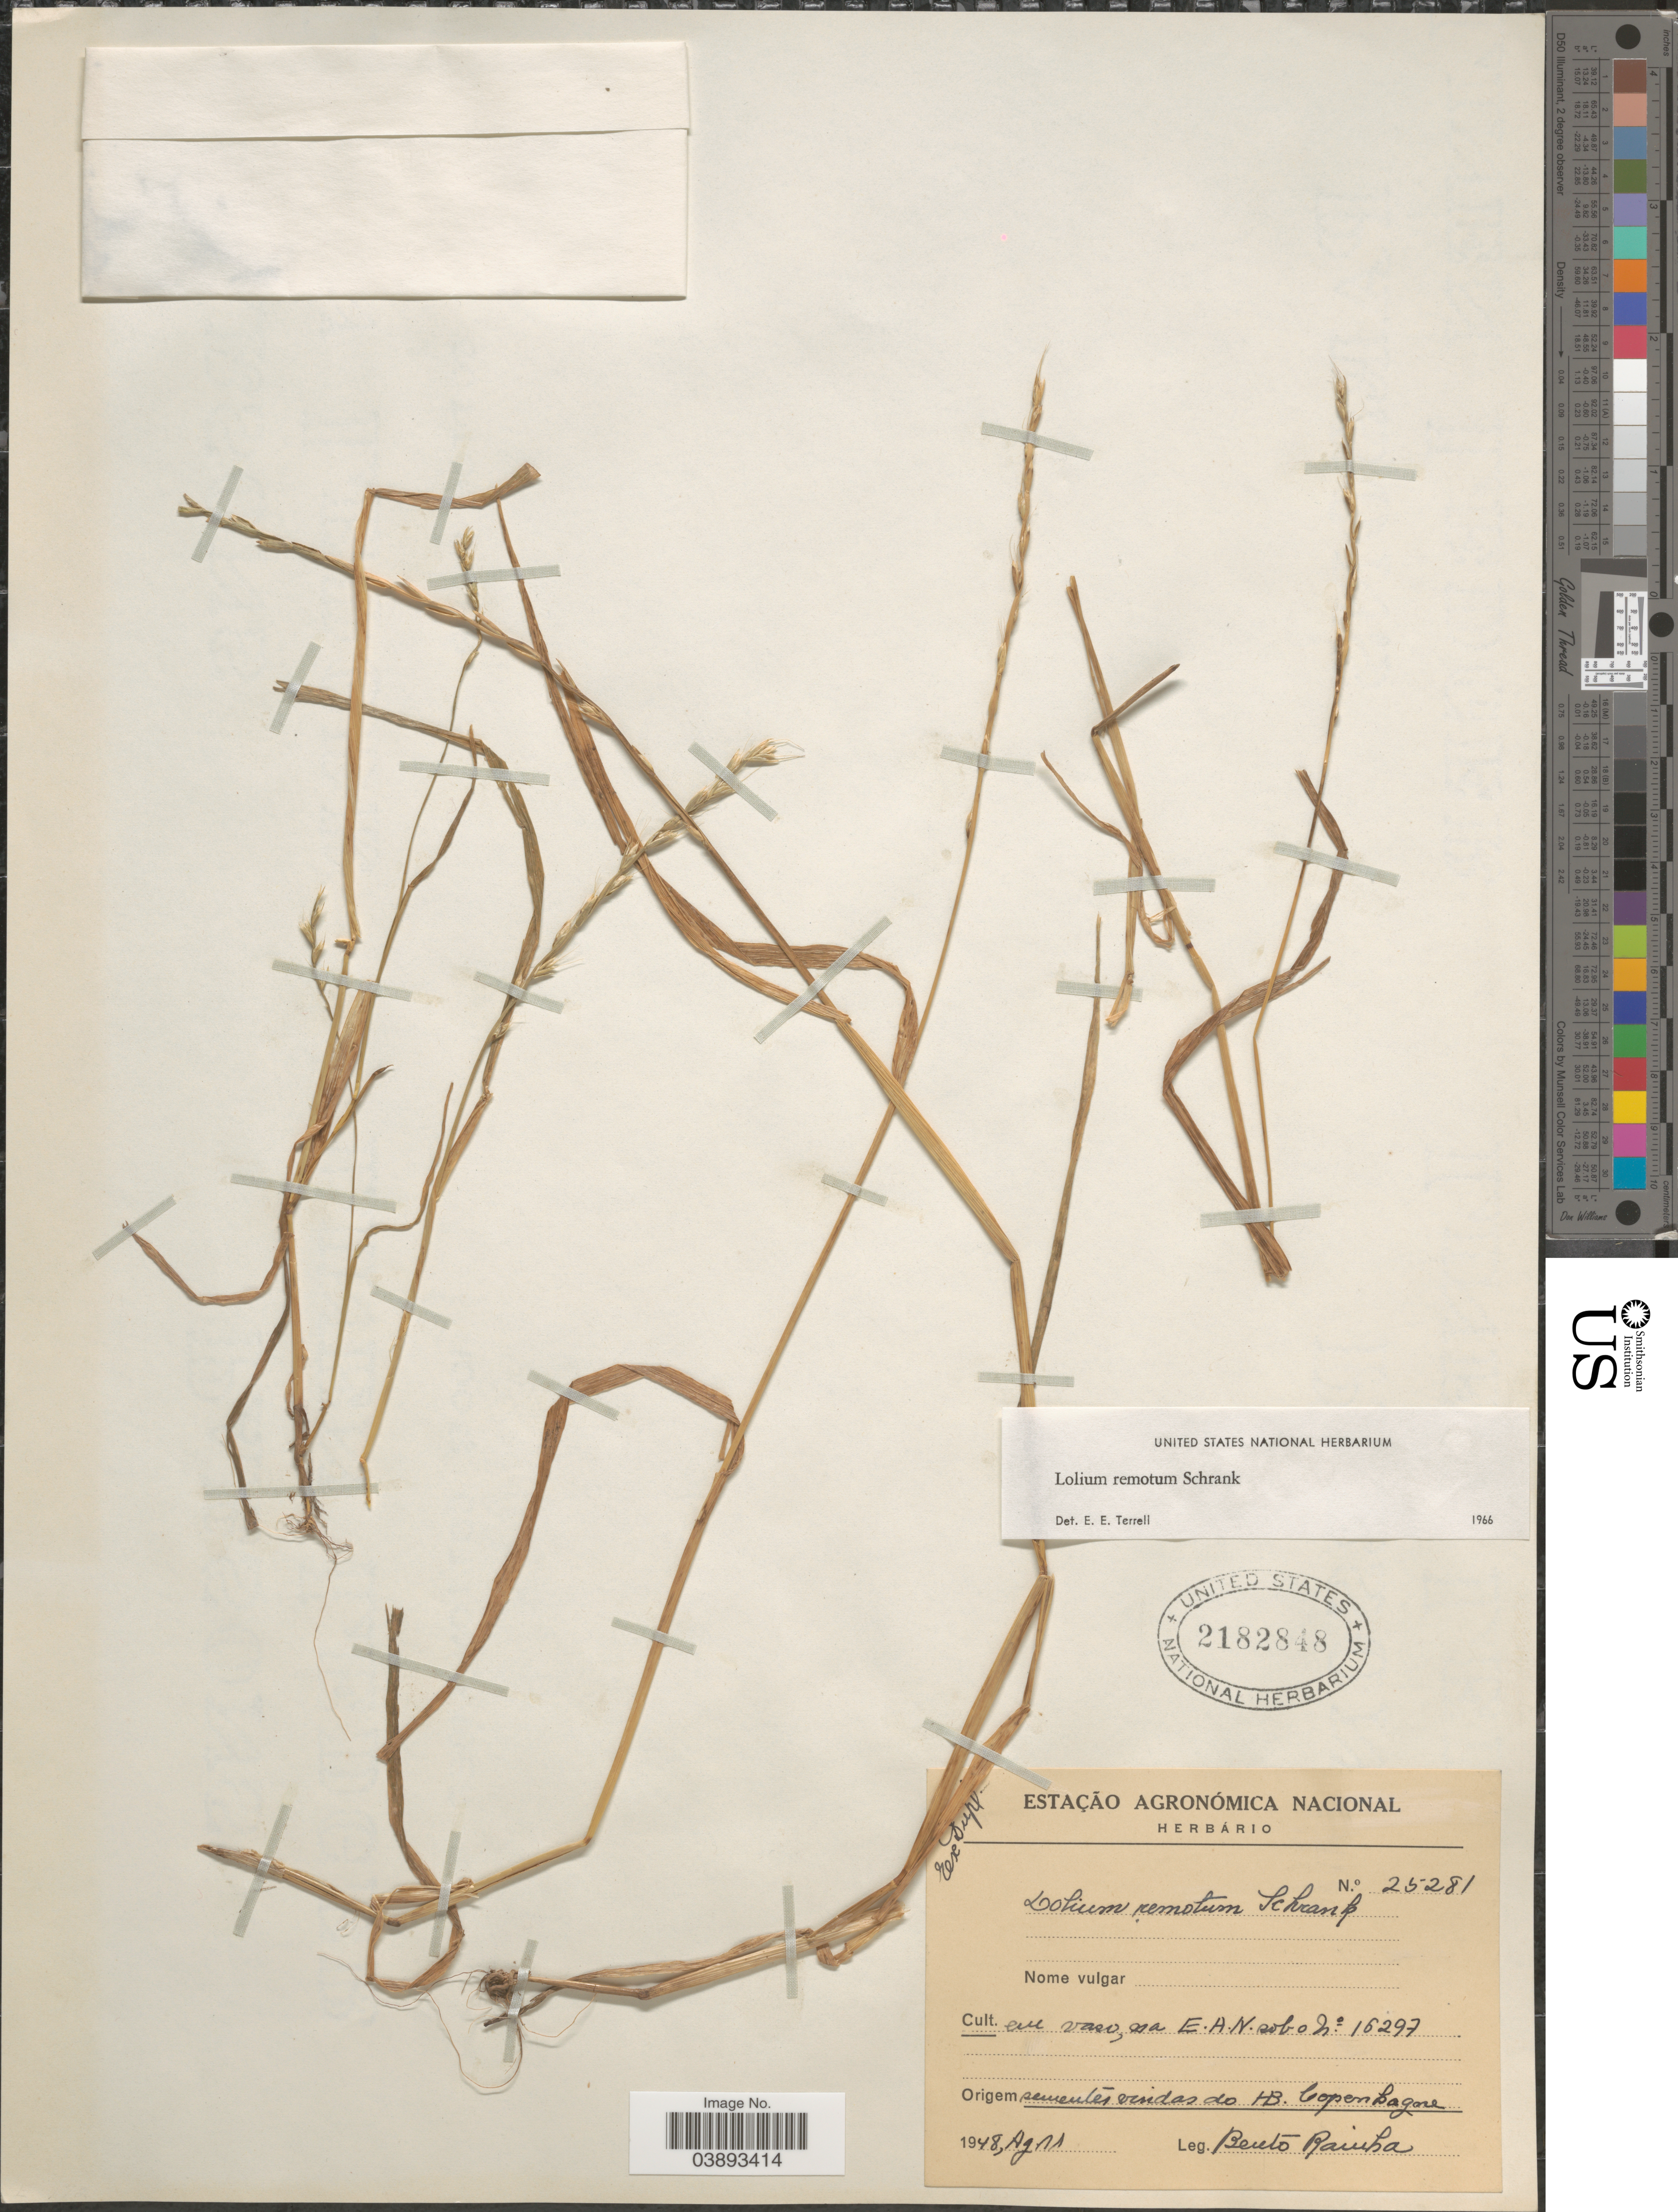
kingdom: Plantae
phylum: Tracheophyta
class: Liliopsida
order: Poales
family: Poaceae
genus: Lolium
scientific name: Lolium remotum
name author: Schrank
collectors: B. Rainha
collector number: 16297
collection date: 1948-08-11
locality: Cult. au vaso, na E.A.N. sobo. [interpreted]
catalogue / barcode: US 2182848